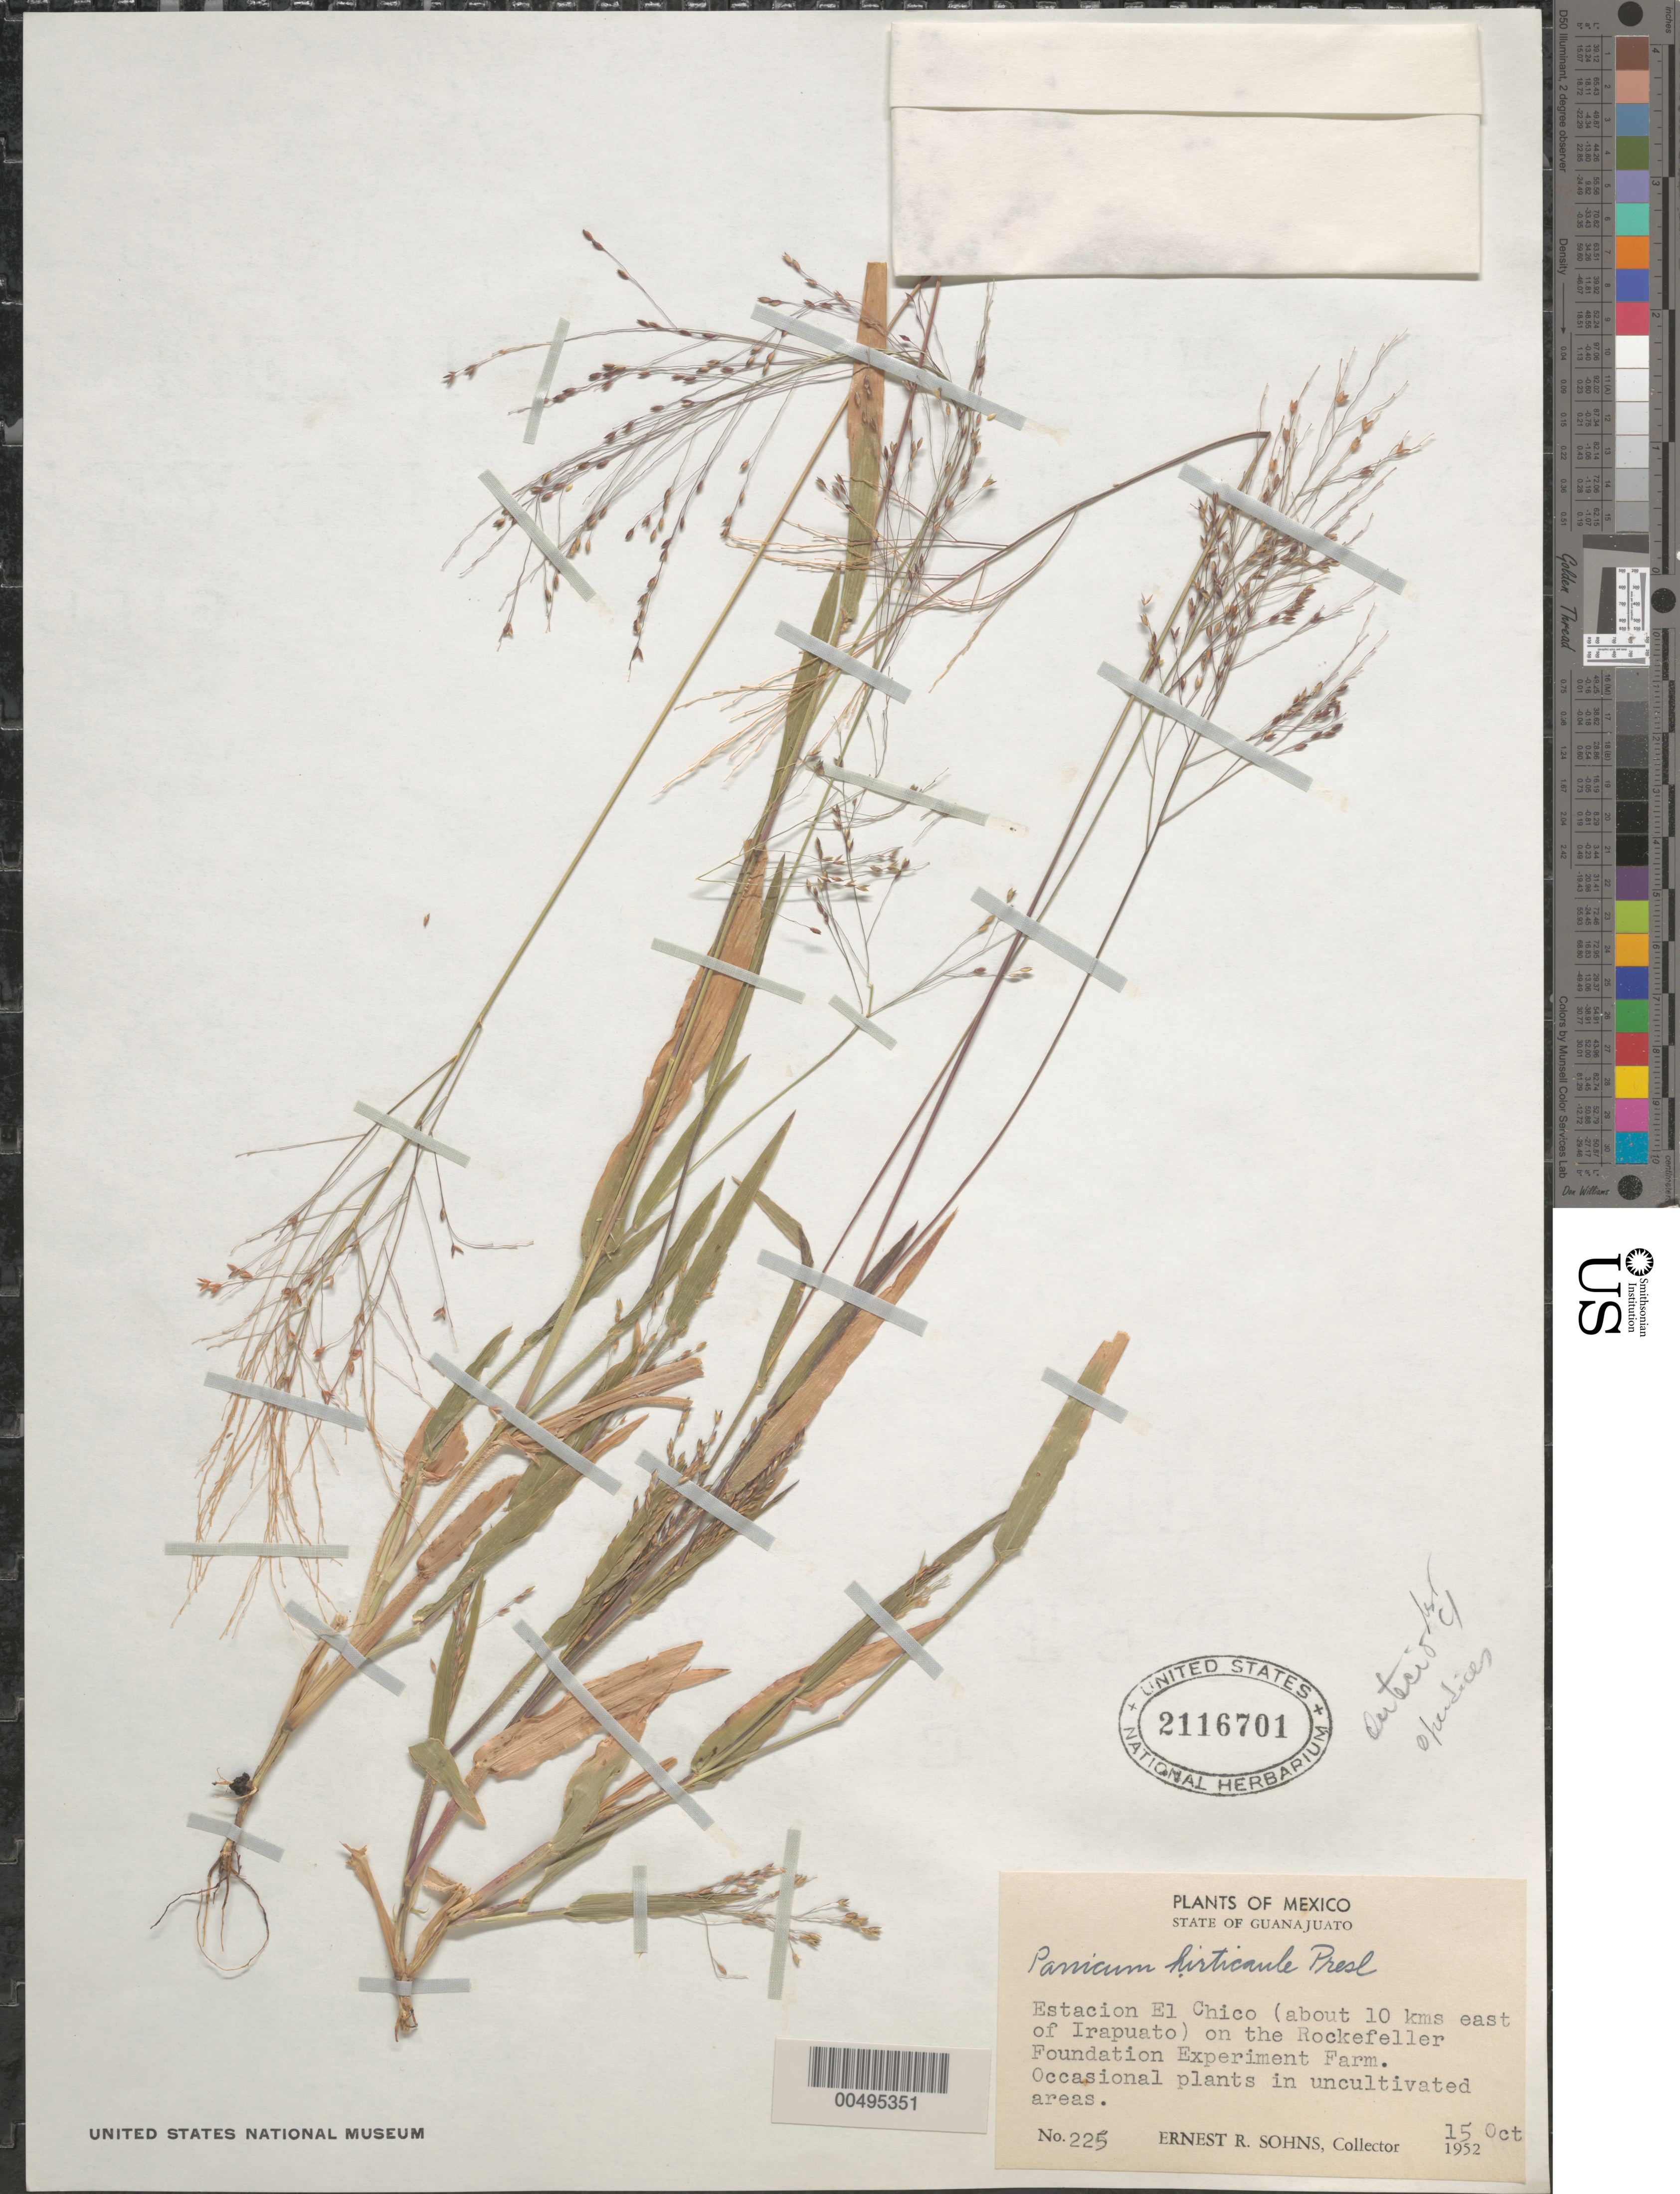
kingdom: Plantae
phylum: Tracheophyta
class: Liliopsida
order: Poales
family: Poaceae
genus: Panicum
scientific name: Panicum hirticaule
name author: J. Presl in C. Presl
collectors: E. R. Sohns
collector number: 225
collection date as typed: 15 Oct 1952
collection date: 1952-10-15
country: Mexico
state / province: Guanajuato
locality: Estacion El Chico (about 10 km E of Irapuato) on the Rockefeller Foundation Experiment Farm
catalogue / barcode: US 2116701